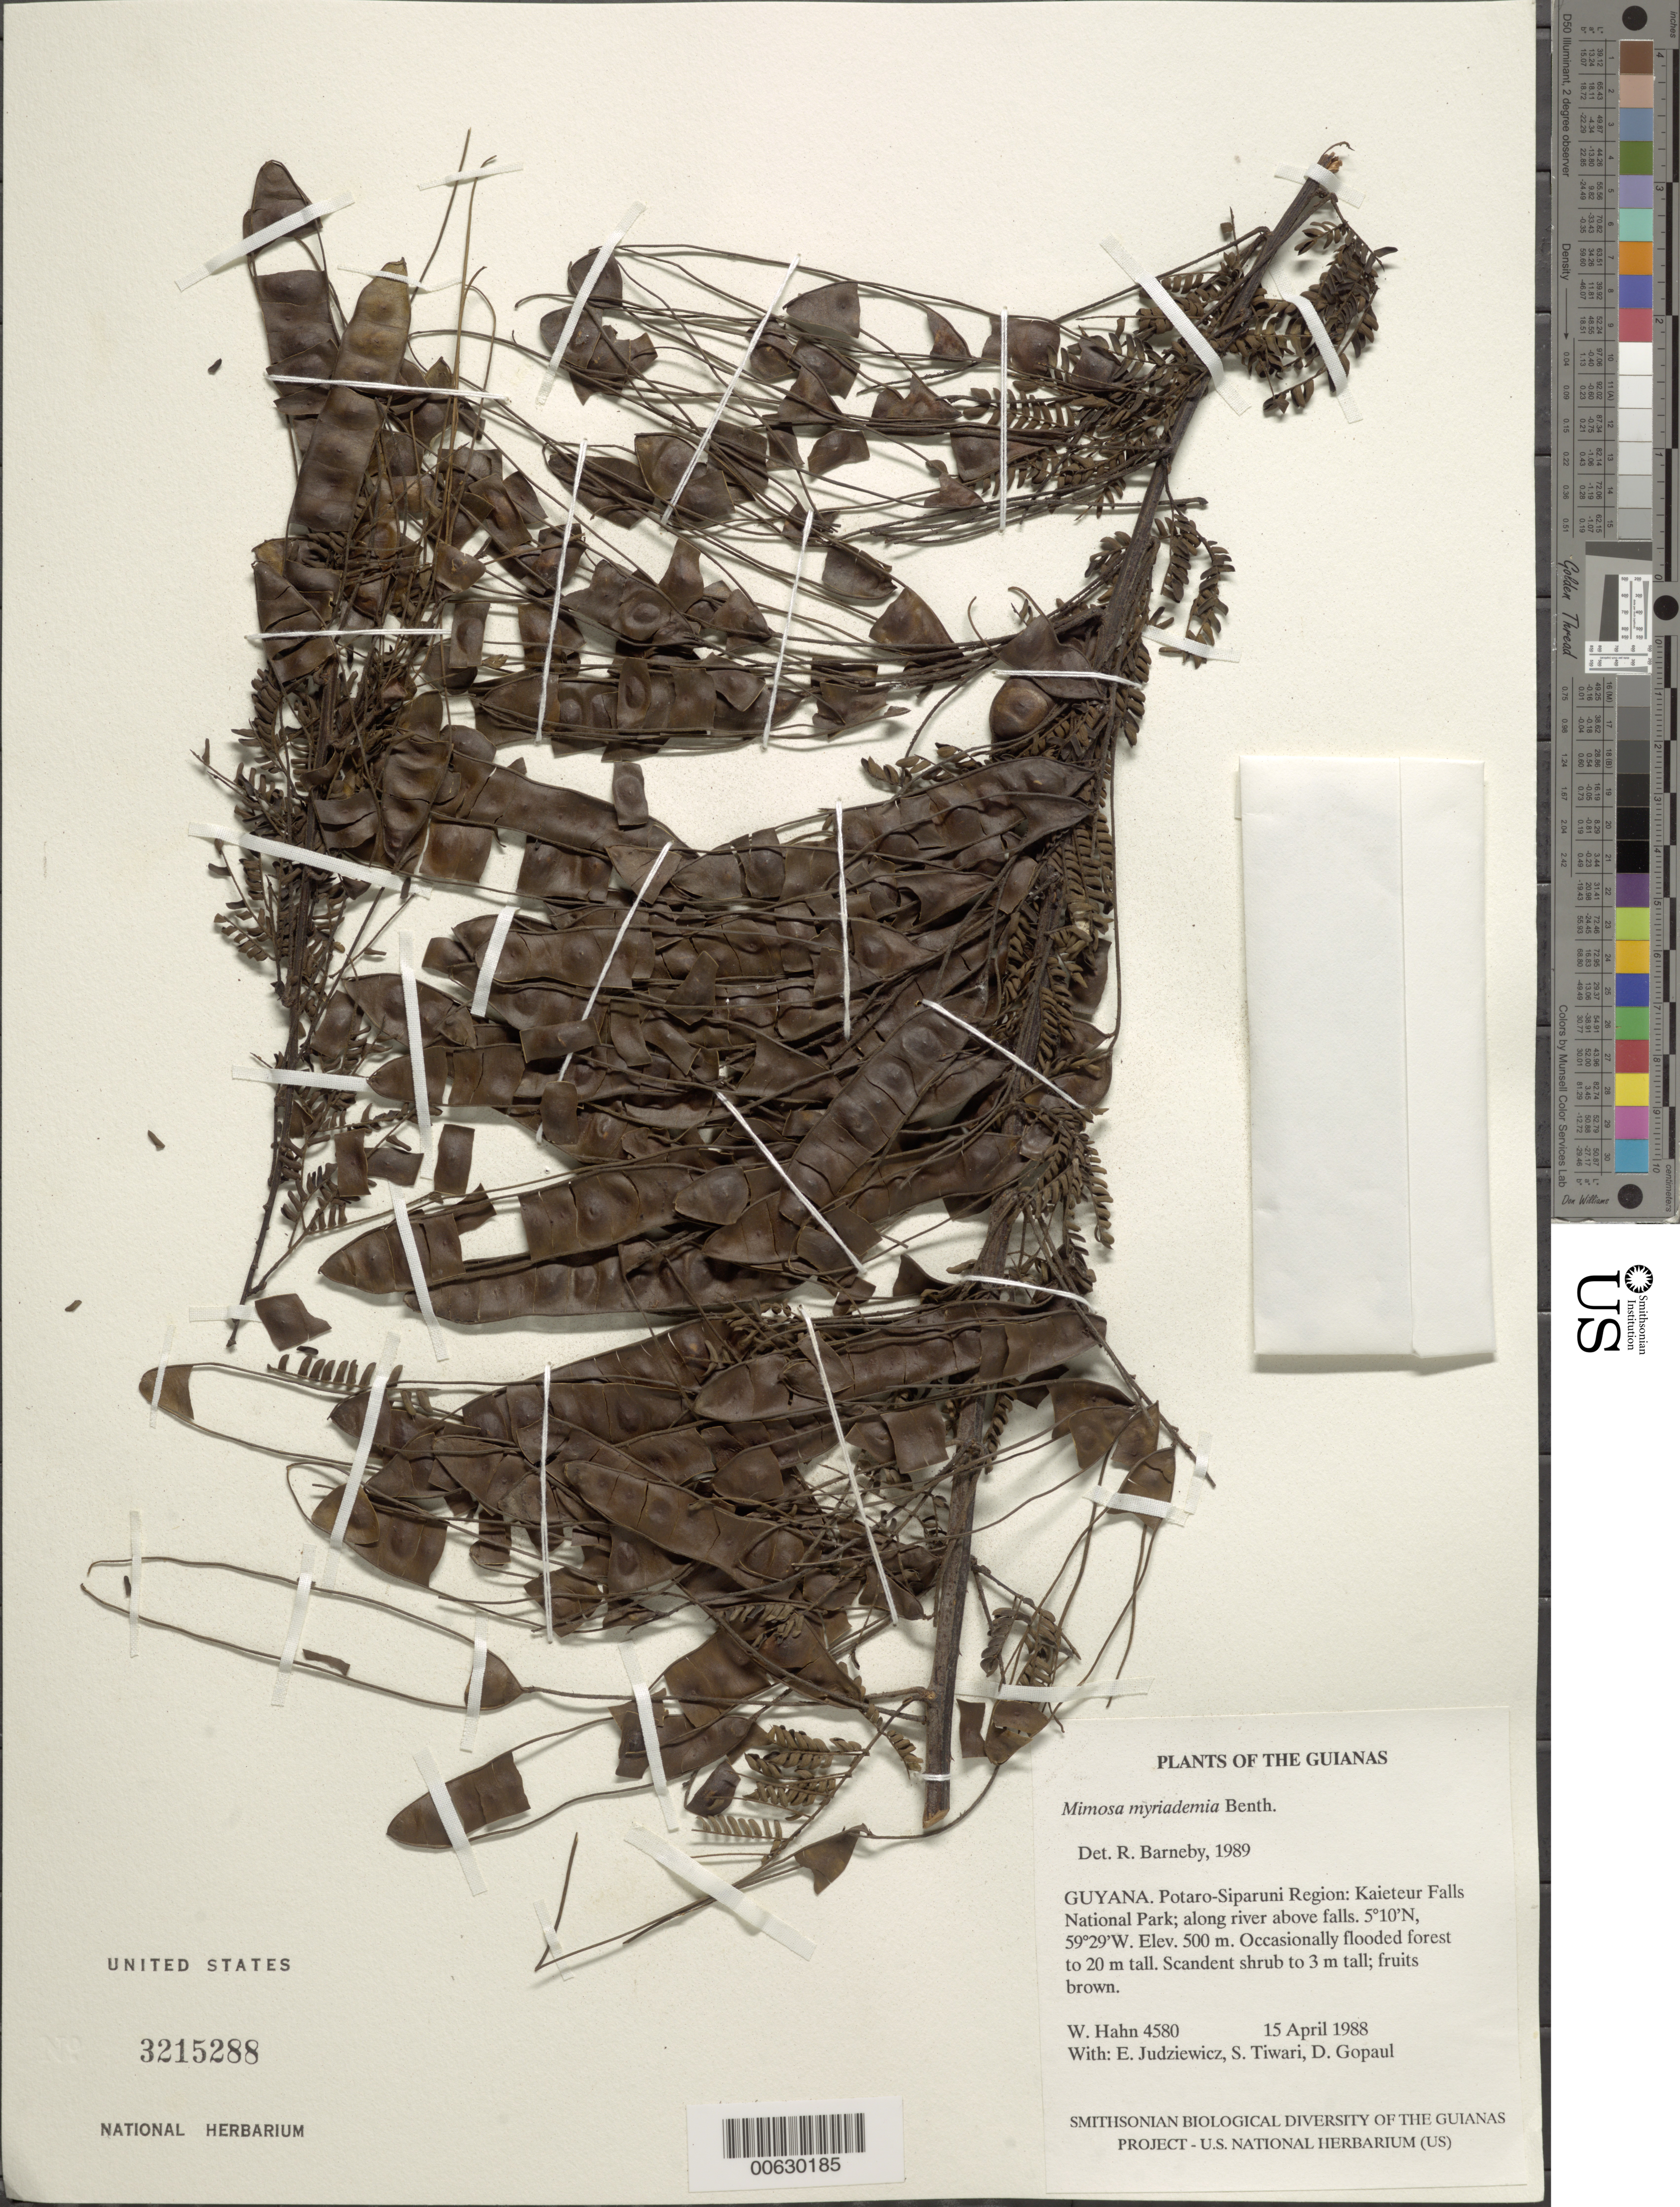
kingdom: Plantae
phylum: Tracheophyta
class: Magnoliopsida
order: Fabales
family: Fabaceae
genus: Mimosa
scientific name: Mimosa myriadenia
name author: Benth.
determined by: Barneby, Rupert C., (NY)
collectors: W. Hahn, E. J. Judziewicz, S. Tiwari & D. Gopaul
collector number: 4580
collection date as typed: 15 April 1988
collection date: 1988-04-15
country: Guyana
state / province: Potaro-Siparuni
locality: Kaieteur Falls National Park; along river above falls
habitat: Occasionally flooded forest to 20 m tall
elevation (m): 500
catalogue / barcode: US 3215288